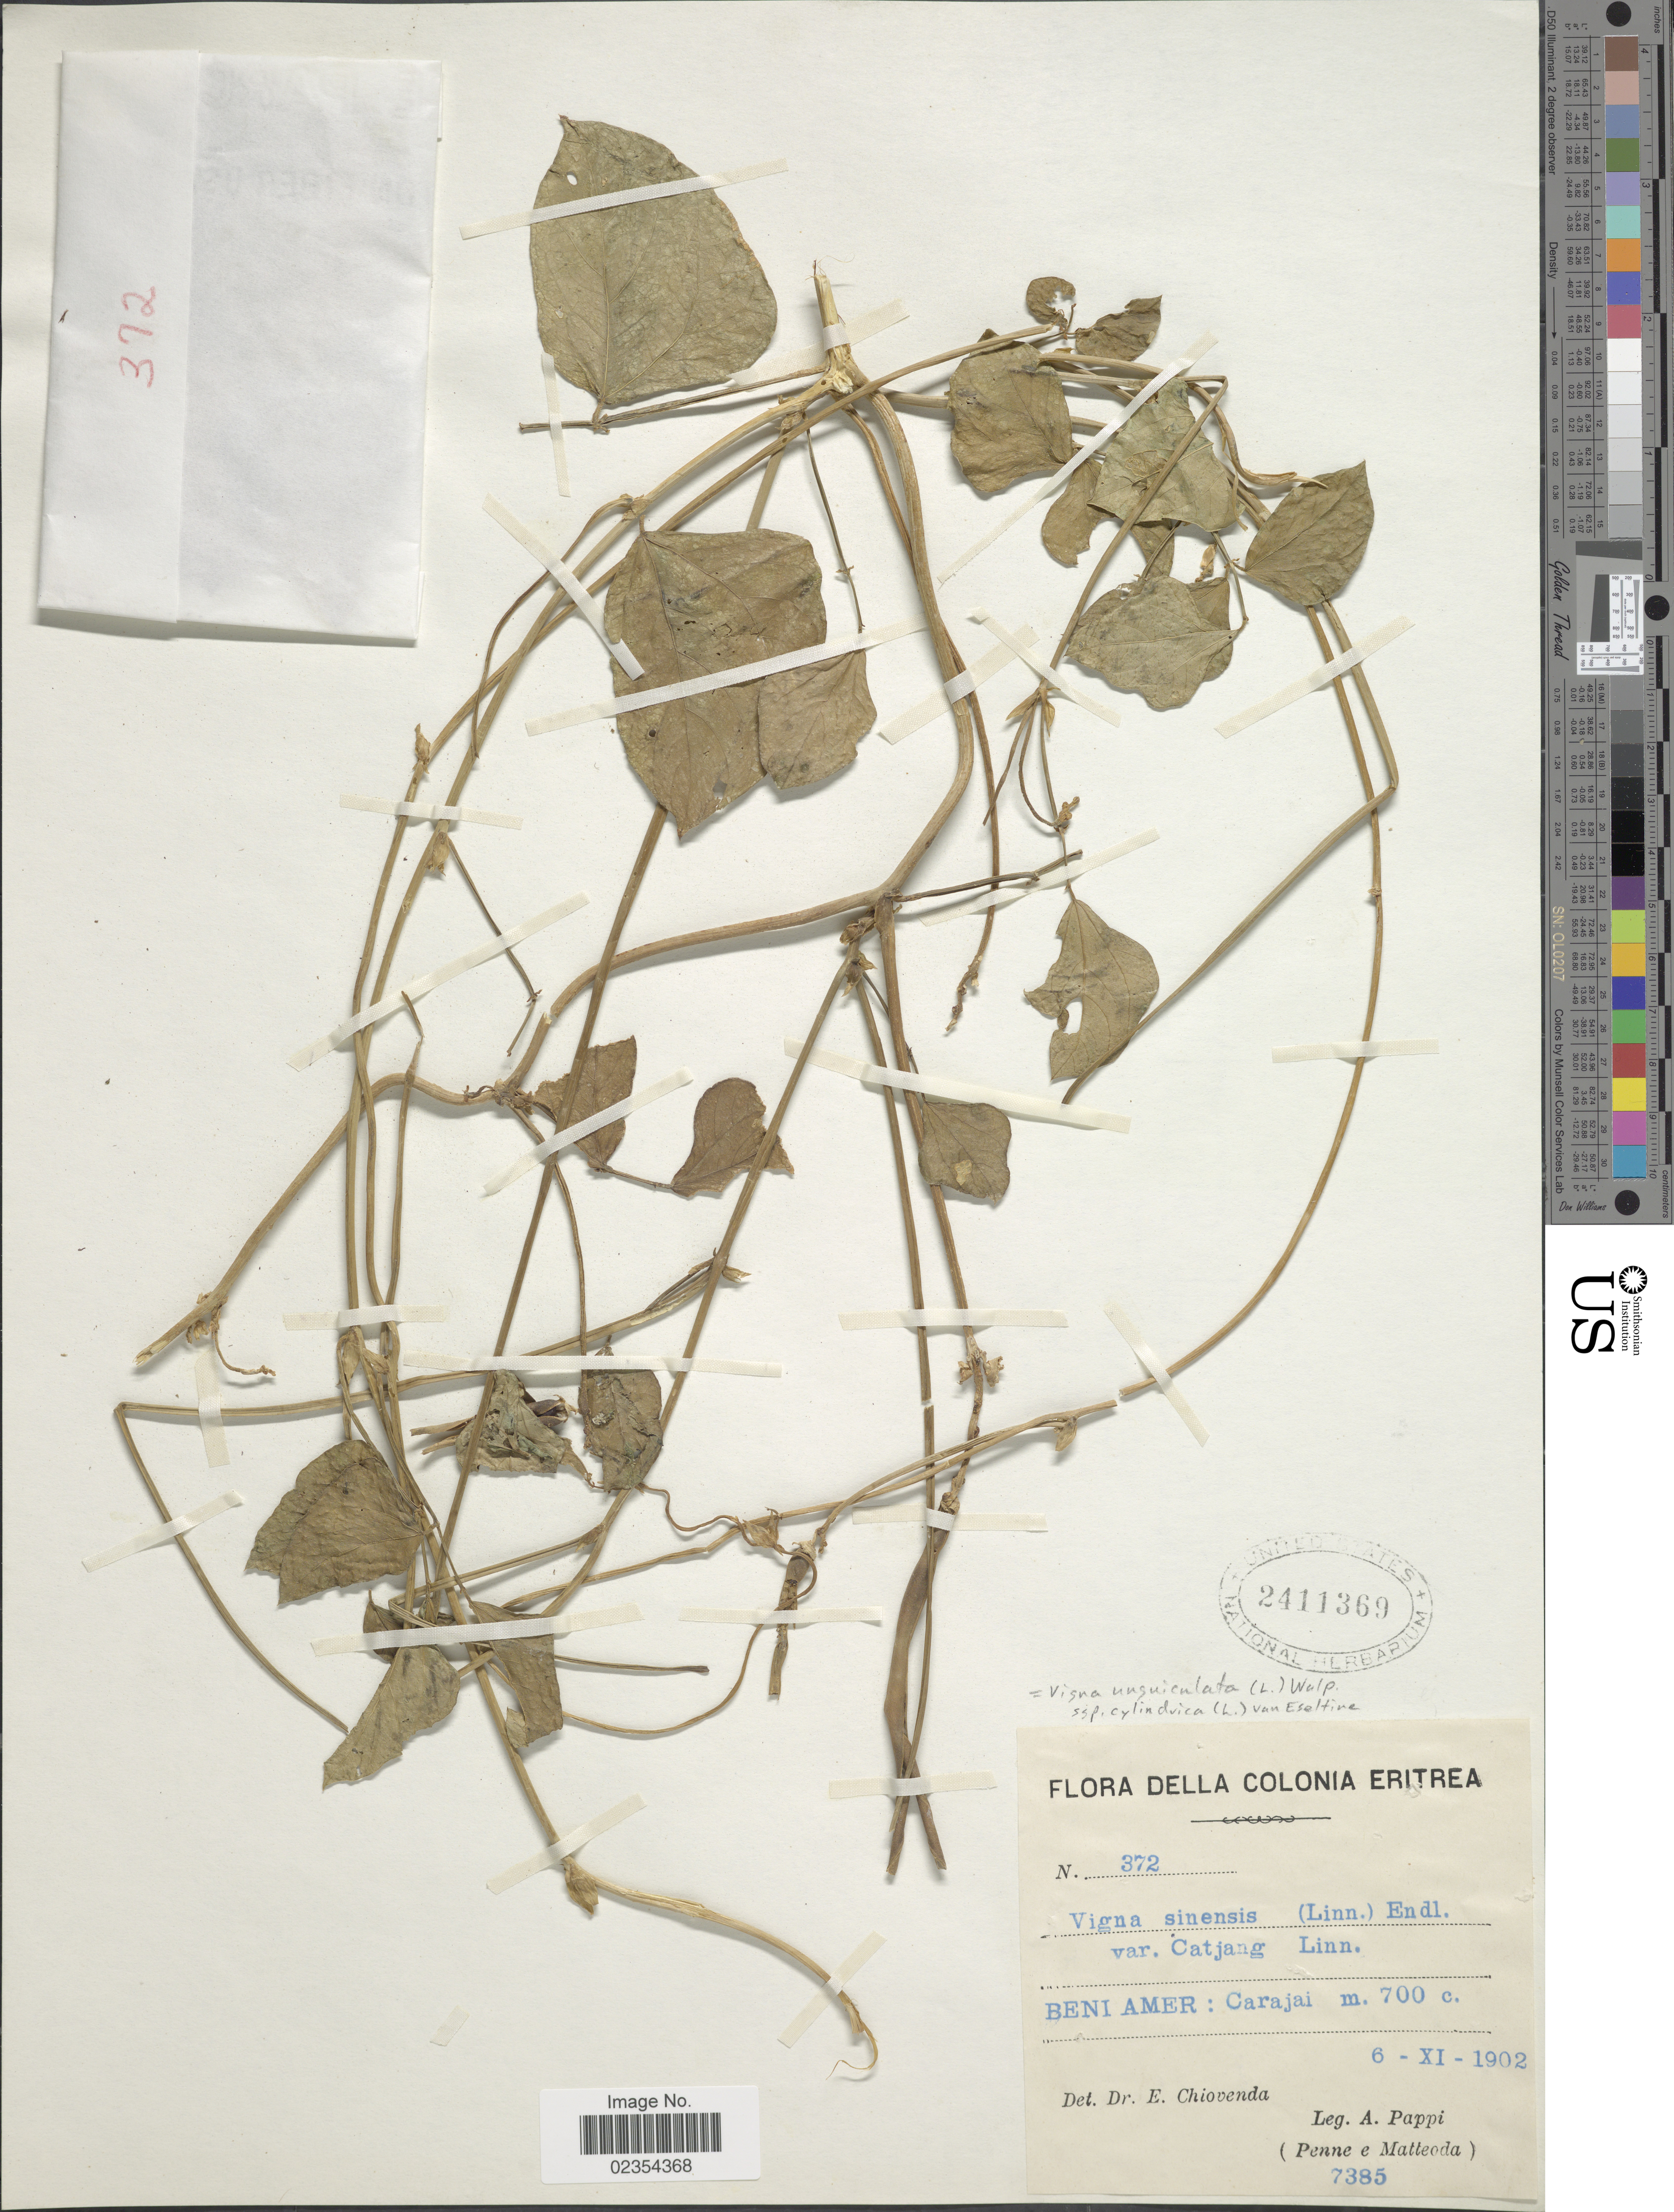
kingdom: Plantae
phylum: Tracheophyta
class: Magnoliopsida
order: Fabales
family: Fabaceae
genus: Vigna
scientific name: Vigna unguiculata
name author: (L.) Walp.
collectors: A. Pappi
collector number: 7385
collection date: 1902-11-06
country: Eritrea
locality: Colonia Eritrea, Beni Amer: Carajai.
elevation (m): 700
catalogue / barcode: US 2411369